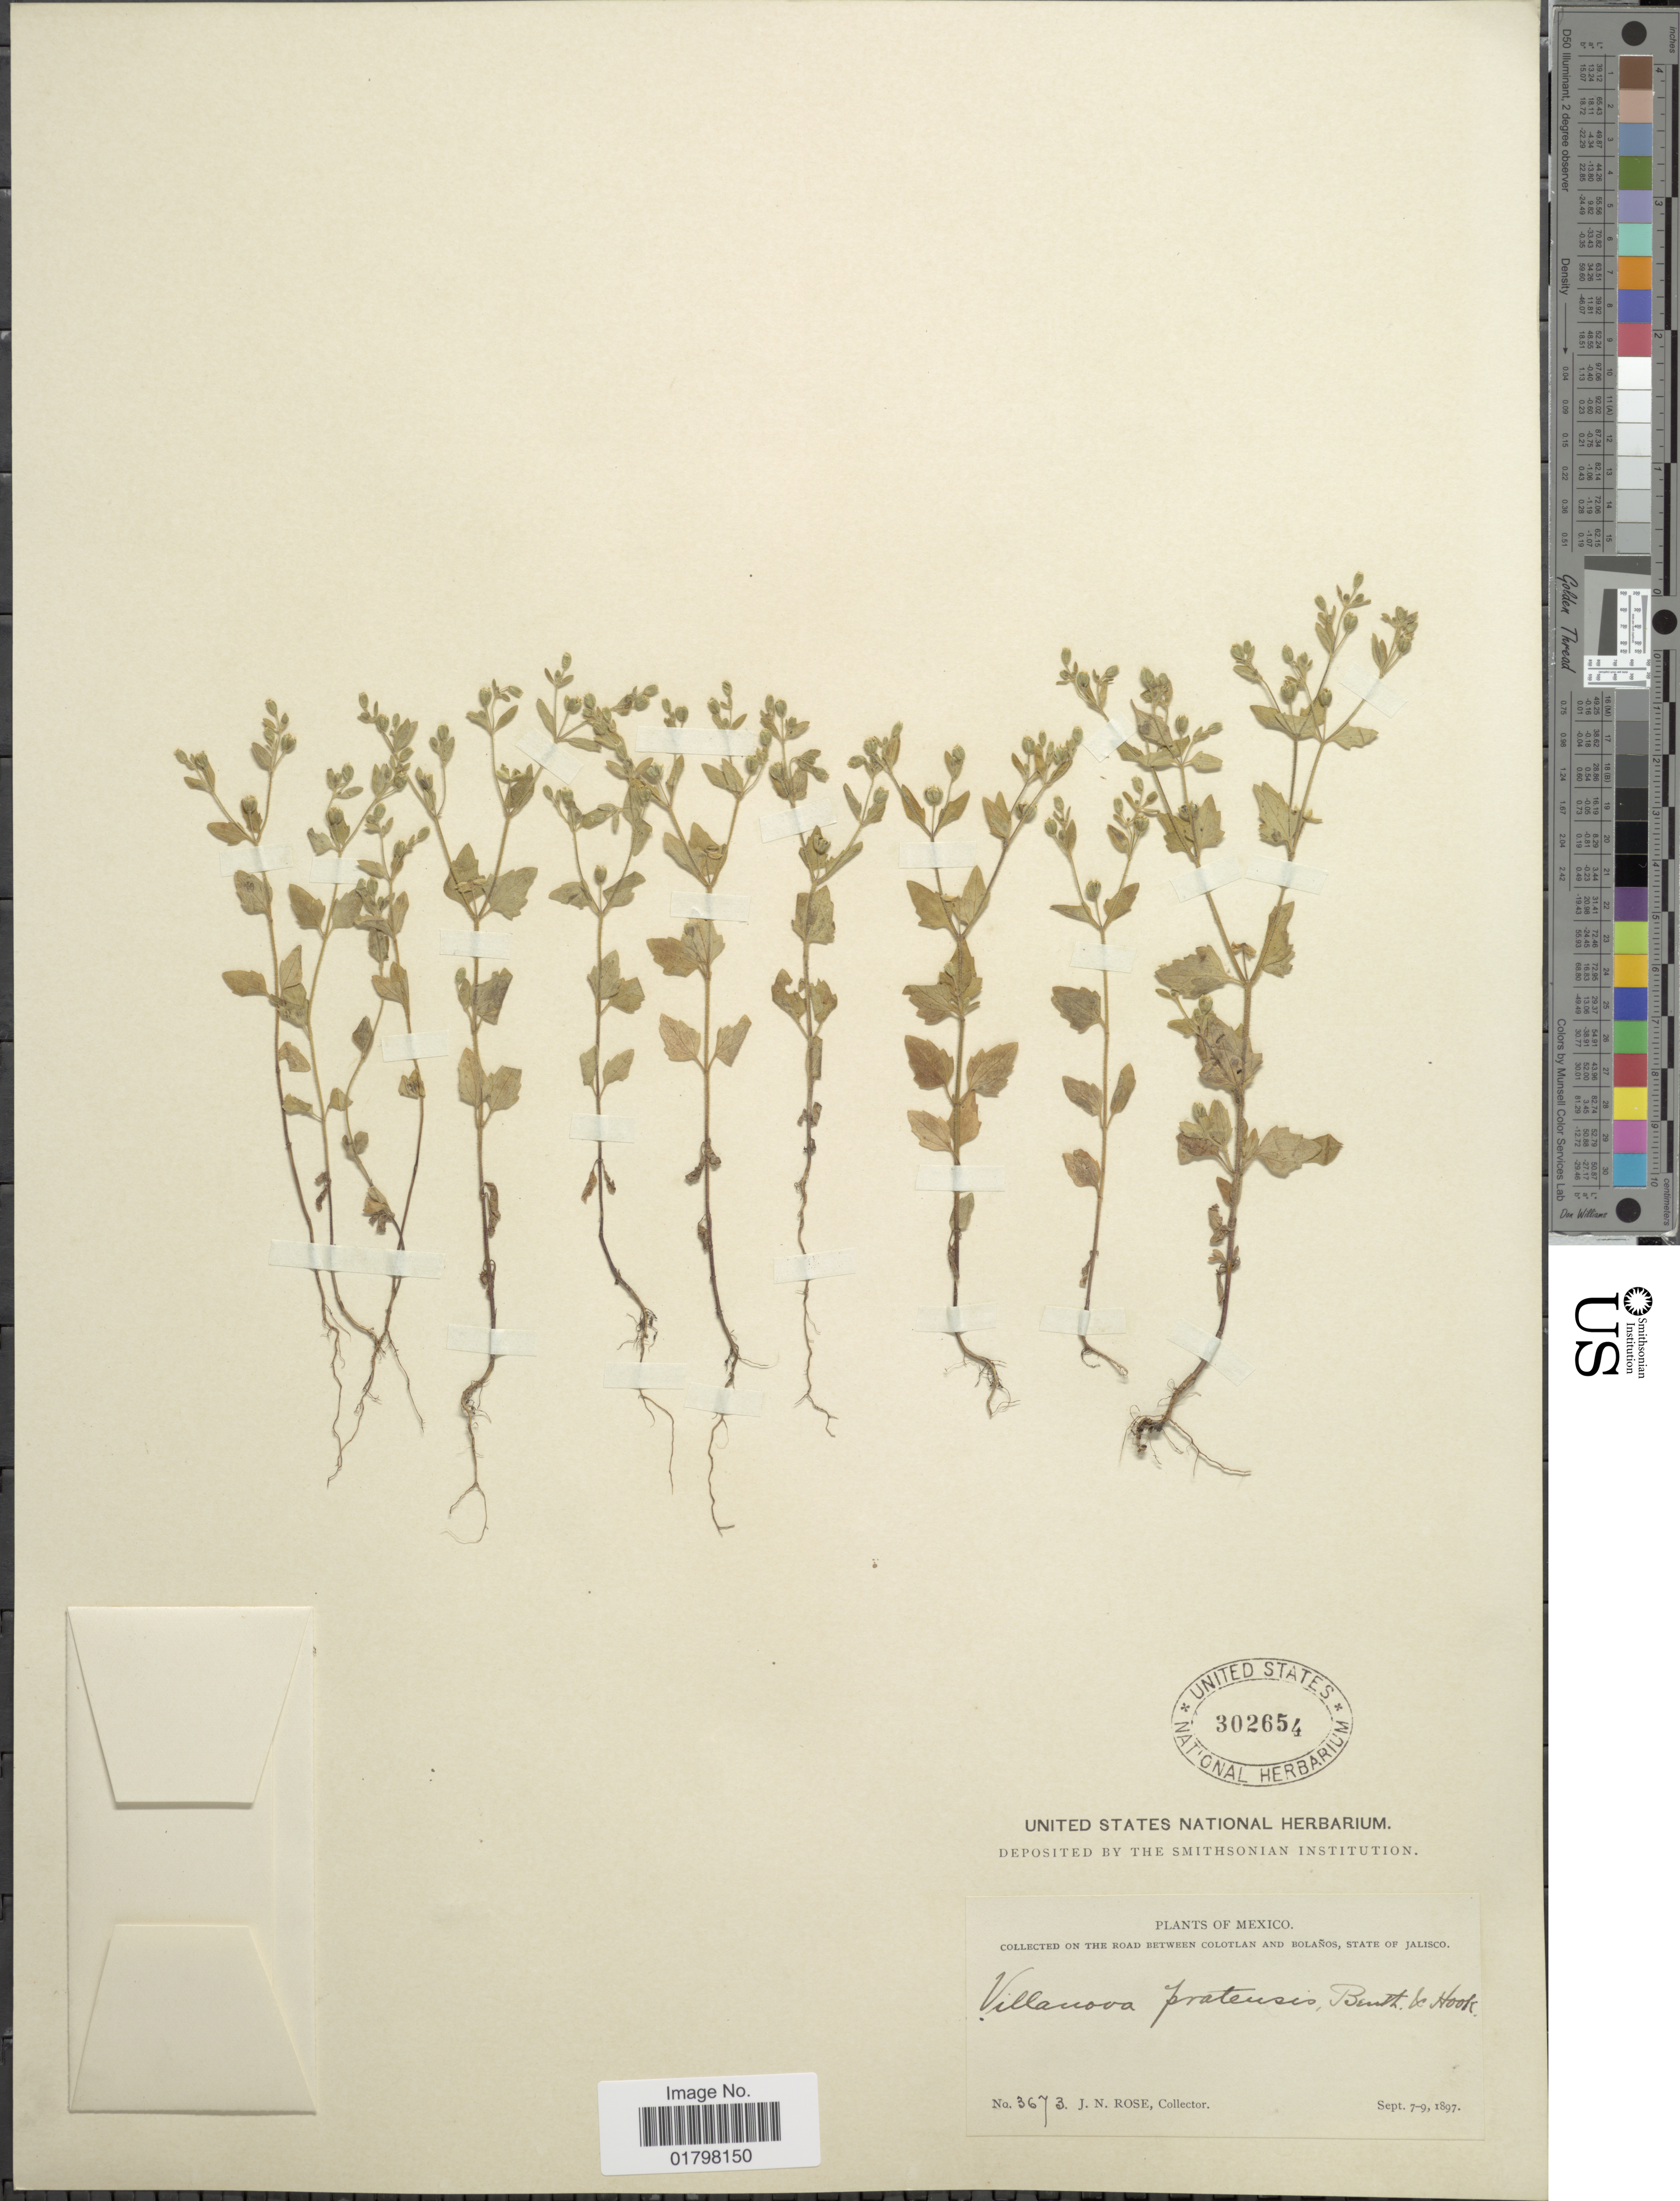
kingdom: Plantae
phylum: Tracheophyta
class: Magnoliopsida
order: Asterales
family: Asteraceae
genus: Galeana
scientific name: Galeana pratensis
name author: (Kunth) Rydb.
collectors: J. N. Rose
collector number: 3673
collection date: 1897-09-07/1897-09-09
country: Mexico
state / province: Jalisco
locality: On the road between Colotlan and Bolaños, State of Jalisco.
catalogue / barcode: US 302654